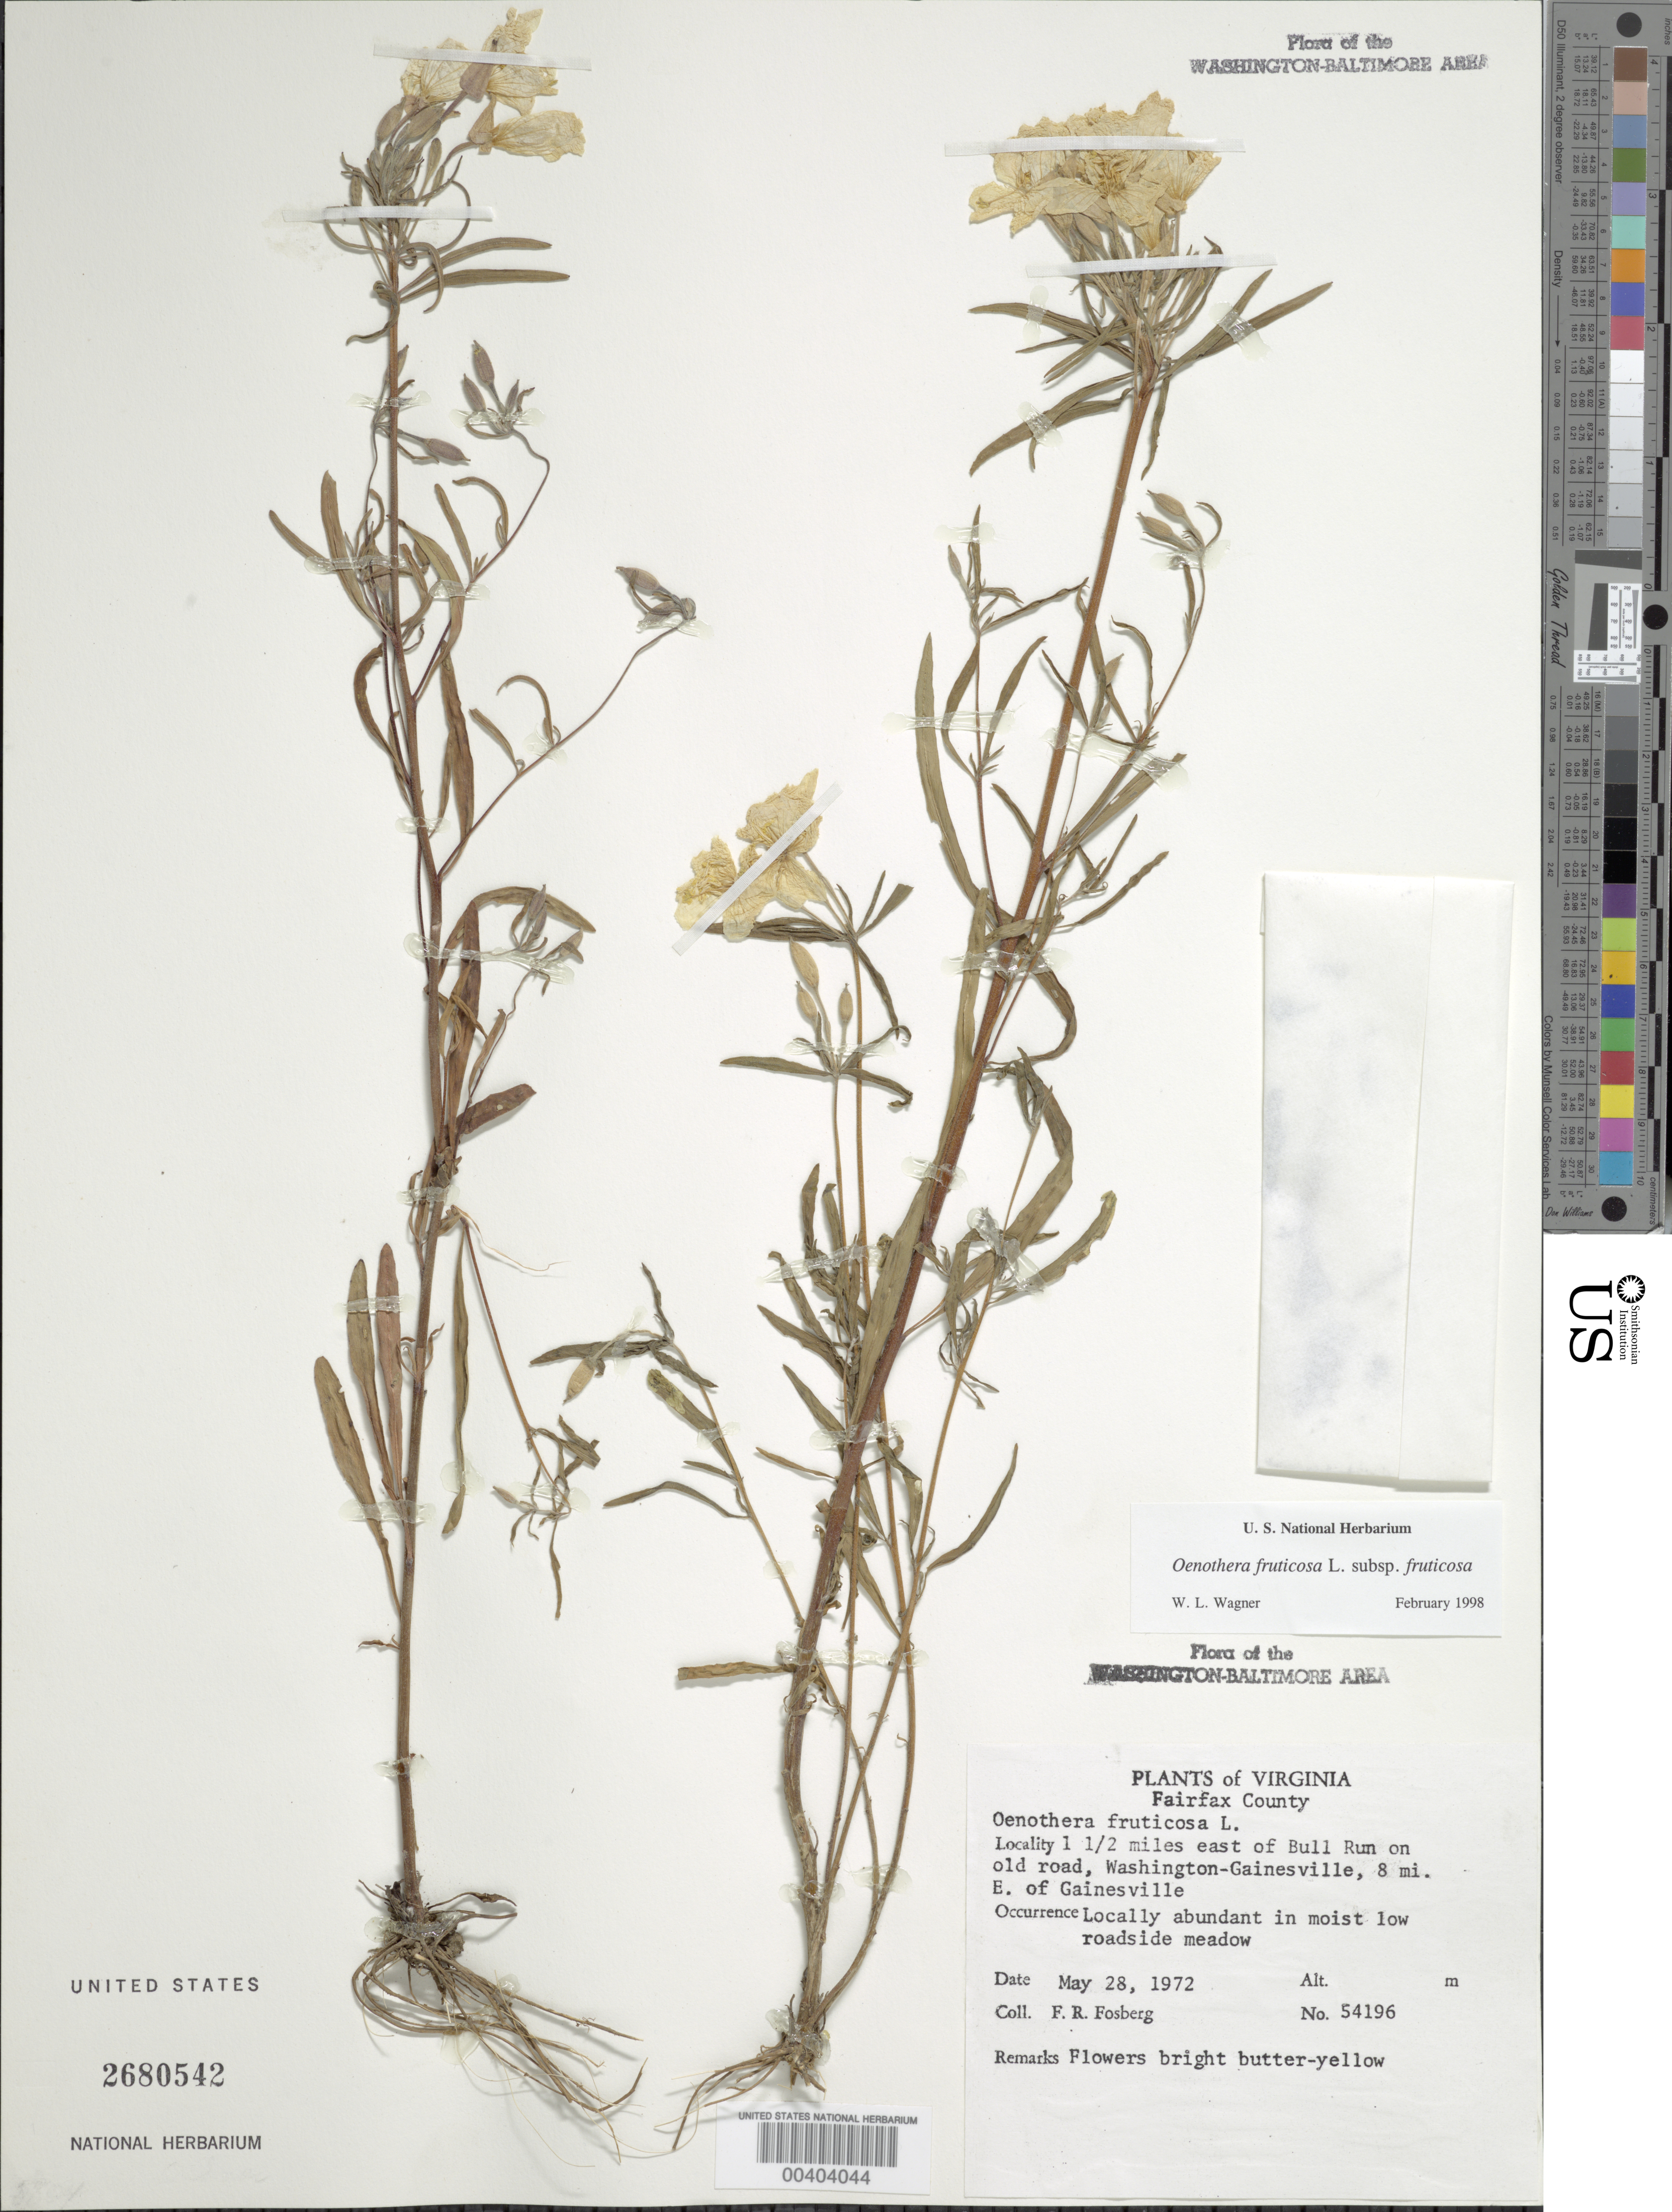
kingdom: Plantae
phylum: Tracheophyta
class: Magnoliopsida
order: Myrtales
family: Onagraceae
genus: Oenothera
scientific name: Oenothera fruticosa subsp. fruticosa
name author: L.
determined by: Wagner, W. L., (BOT), Smithsonian Institution - National Museum of Natural History (UNITED STATES)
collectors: F. R. Fosberg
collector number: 54196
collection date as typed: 28 May 1972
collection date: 1972-05-28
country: United States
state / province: Virginia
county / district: Fairfax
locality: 1.5 mi. E of Bull Run on Old road, Washington-Gainesville, 8 Mi.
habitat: Moist low roadside meadow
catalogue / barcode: US 2680542